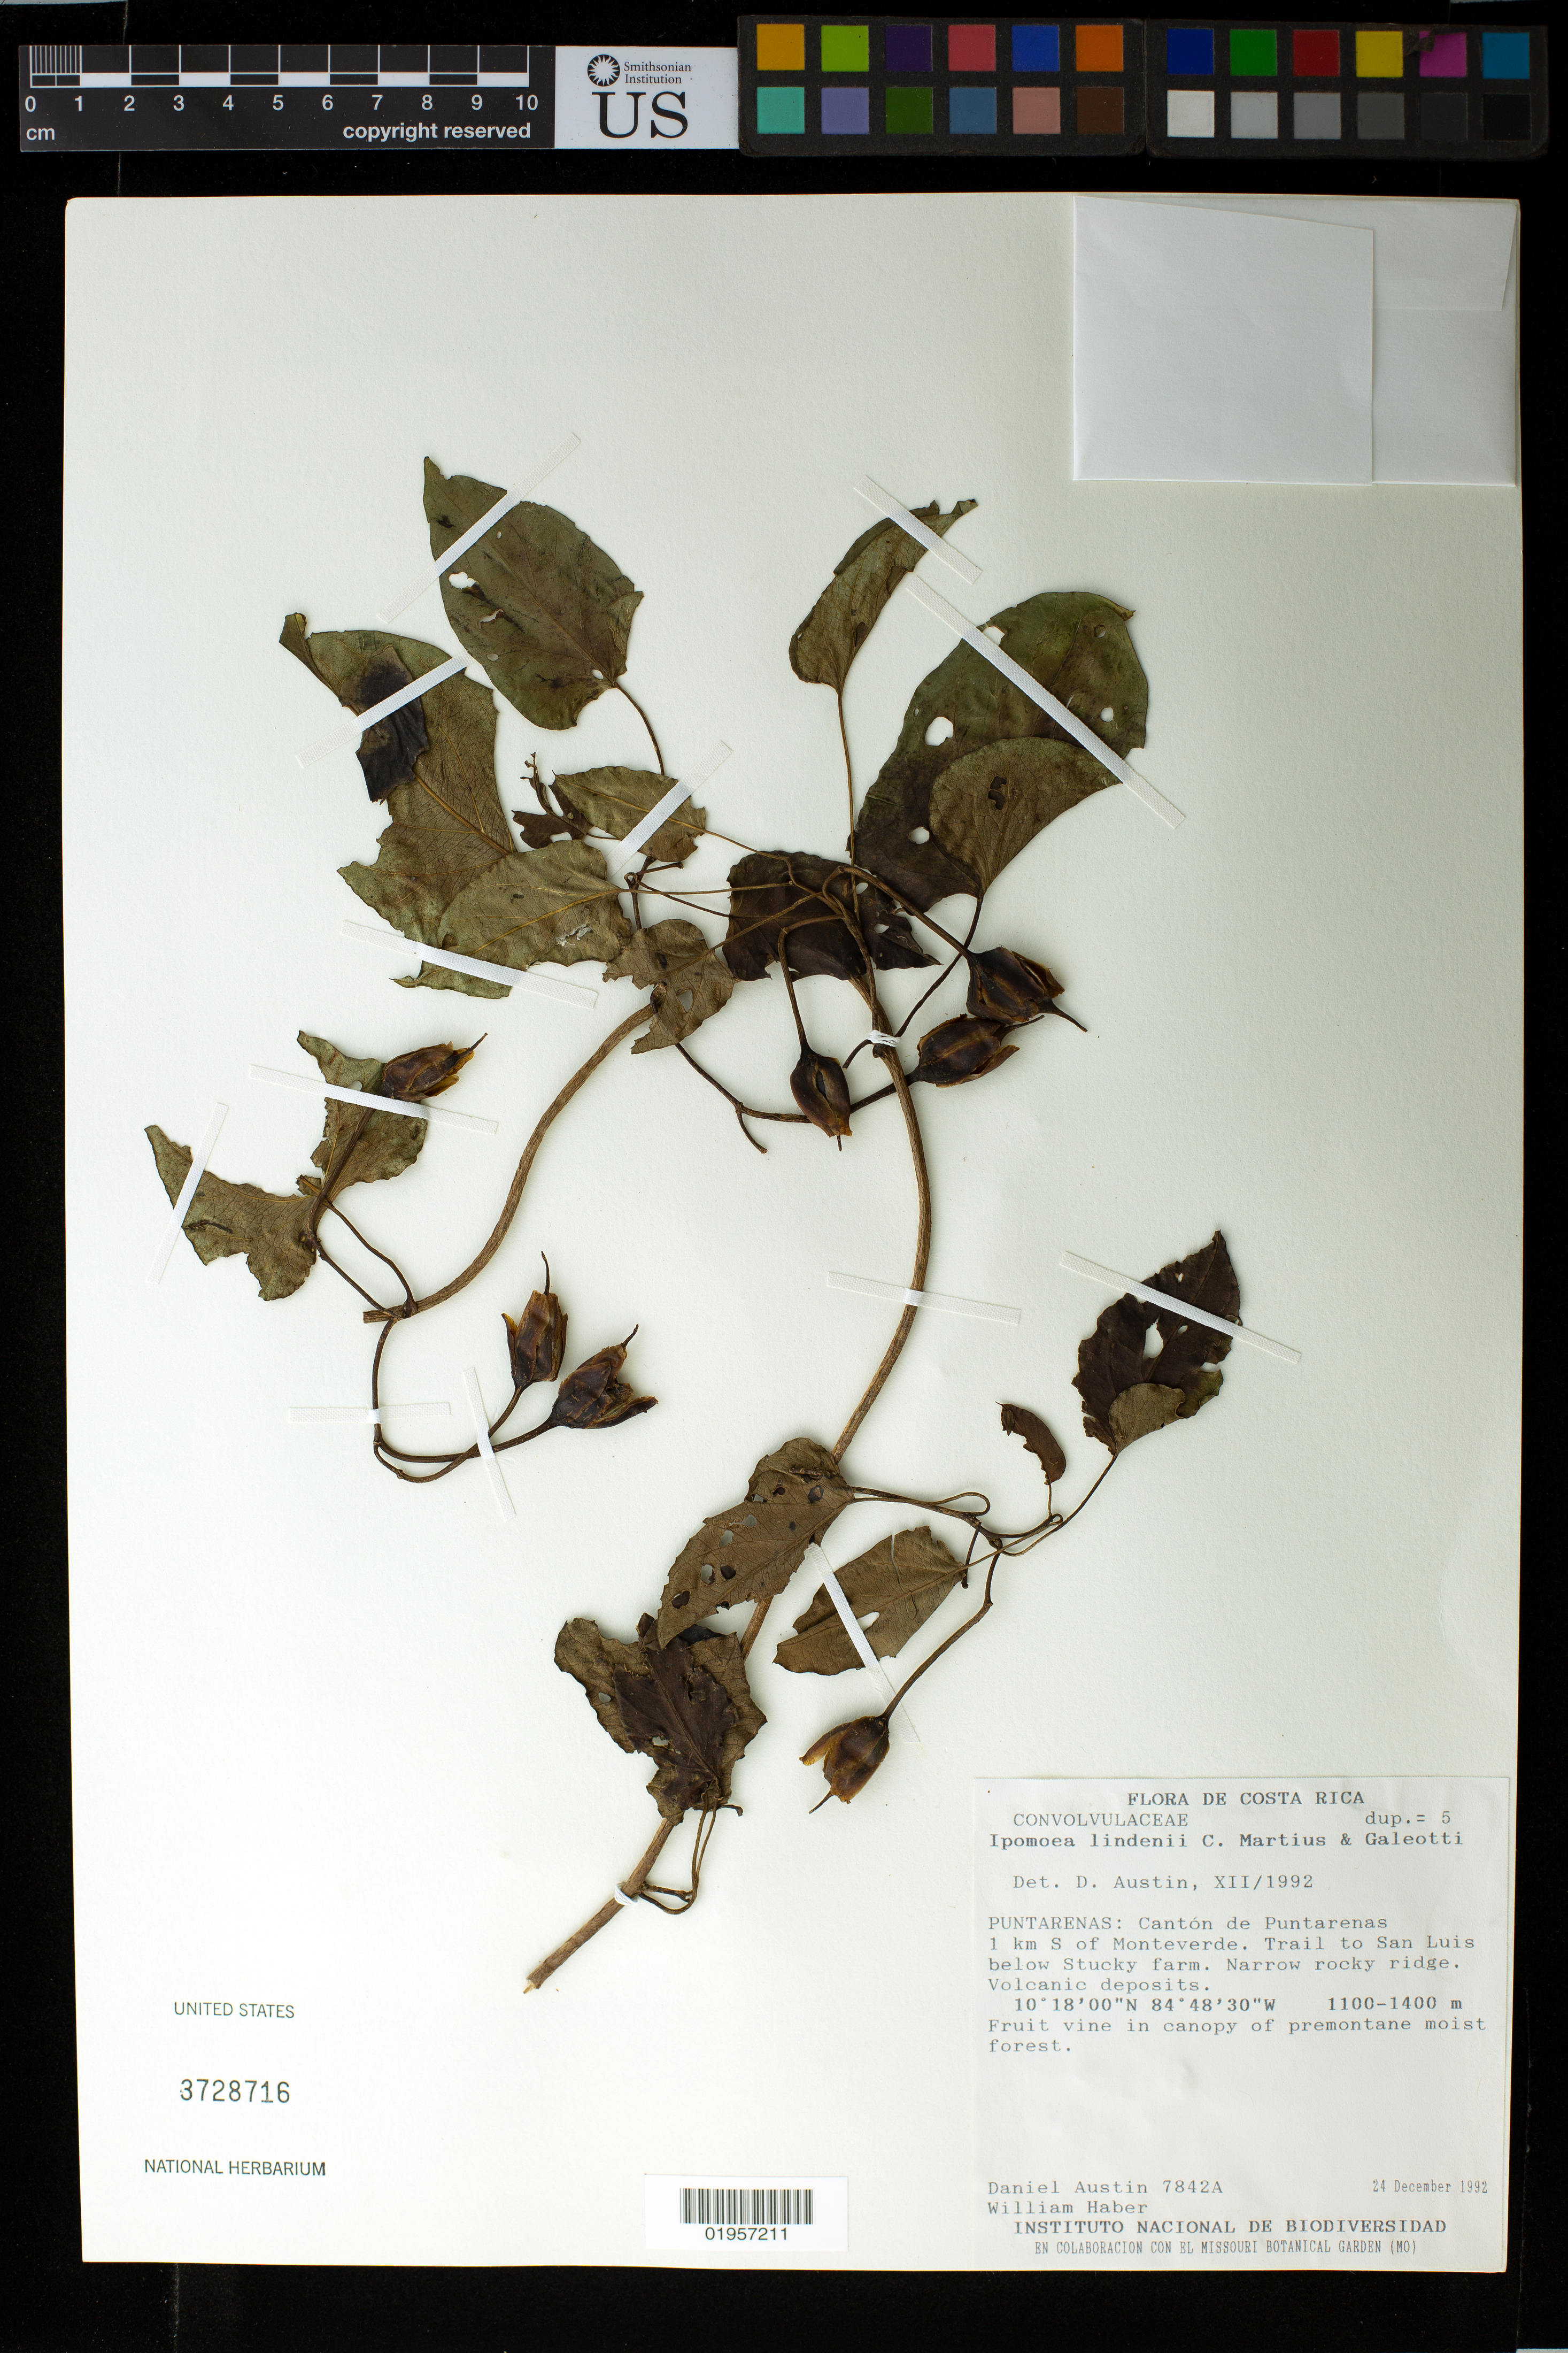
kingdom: Plantae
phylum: Tracheophyta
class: Magnoliopsida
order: Solanales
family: Convolvulaceae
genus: Ipomoea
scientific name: Ipomoea lindenii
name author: Galeotti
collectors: D. Austin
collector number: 7842A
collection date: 1992-12-24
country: Costa Rica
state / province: Puntarenas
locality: Canton de Puntarenas, 1 km S of Monteverde, trail to San Luis below Stucky farm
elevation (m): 1100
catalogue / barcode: US 3728716